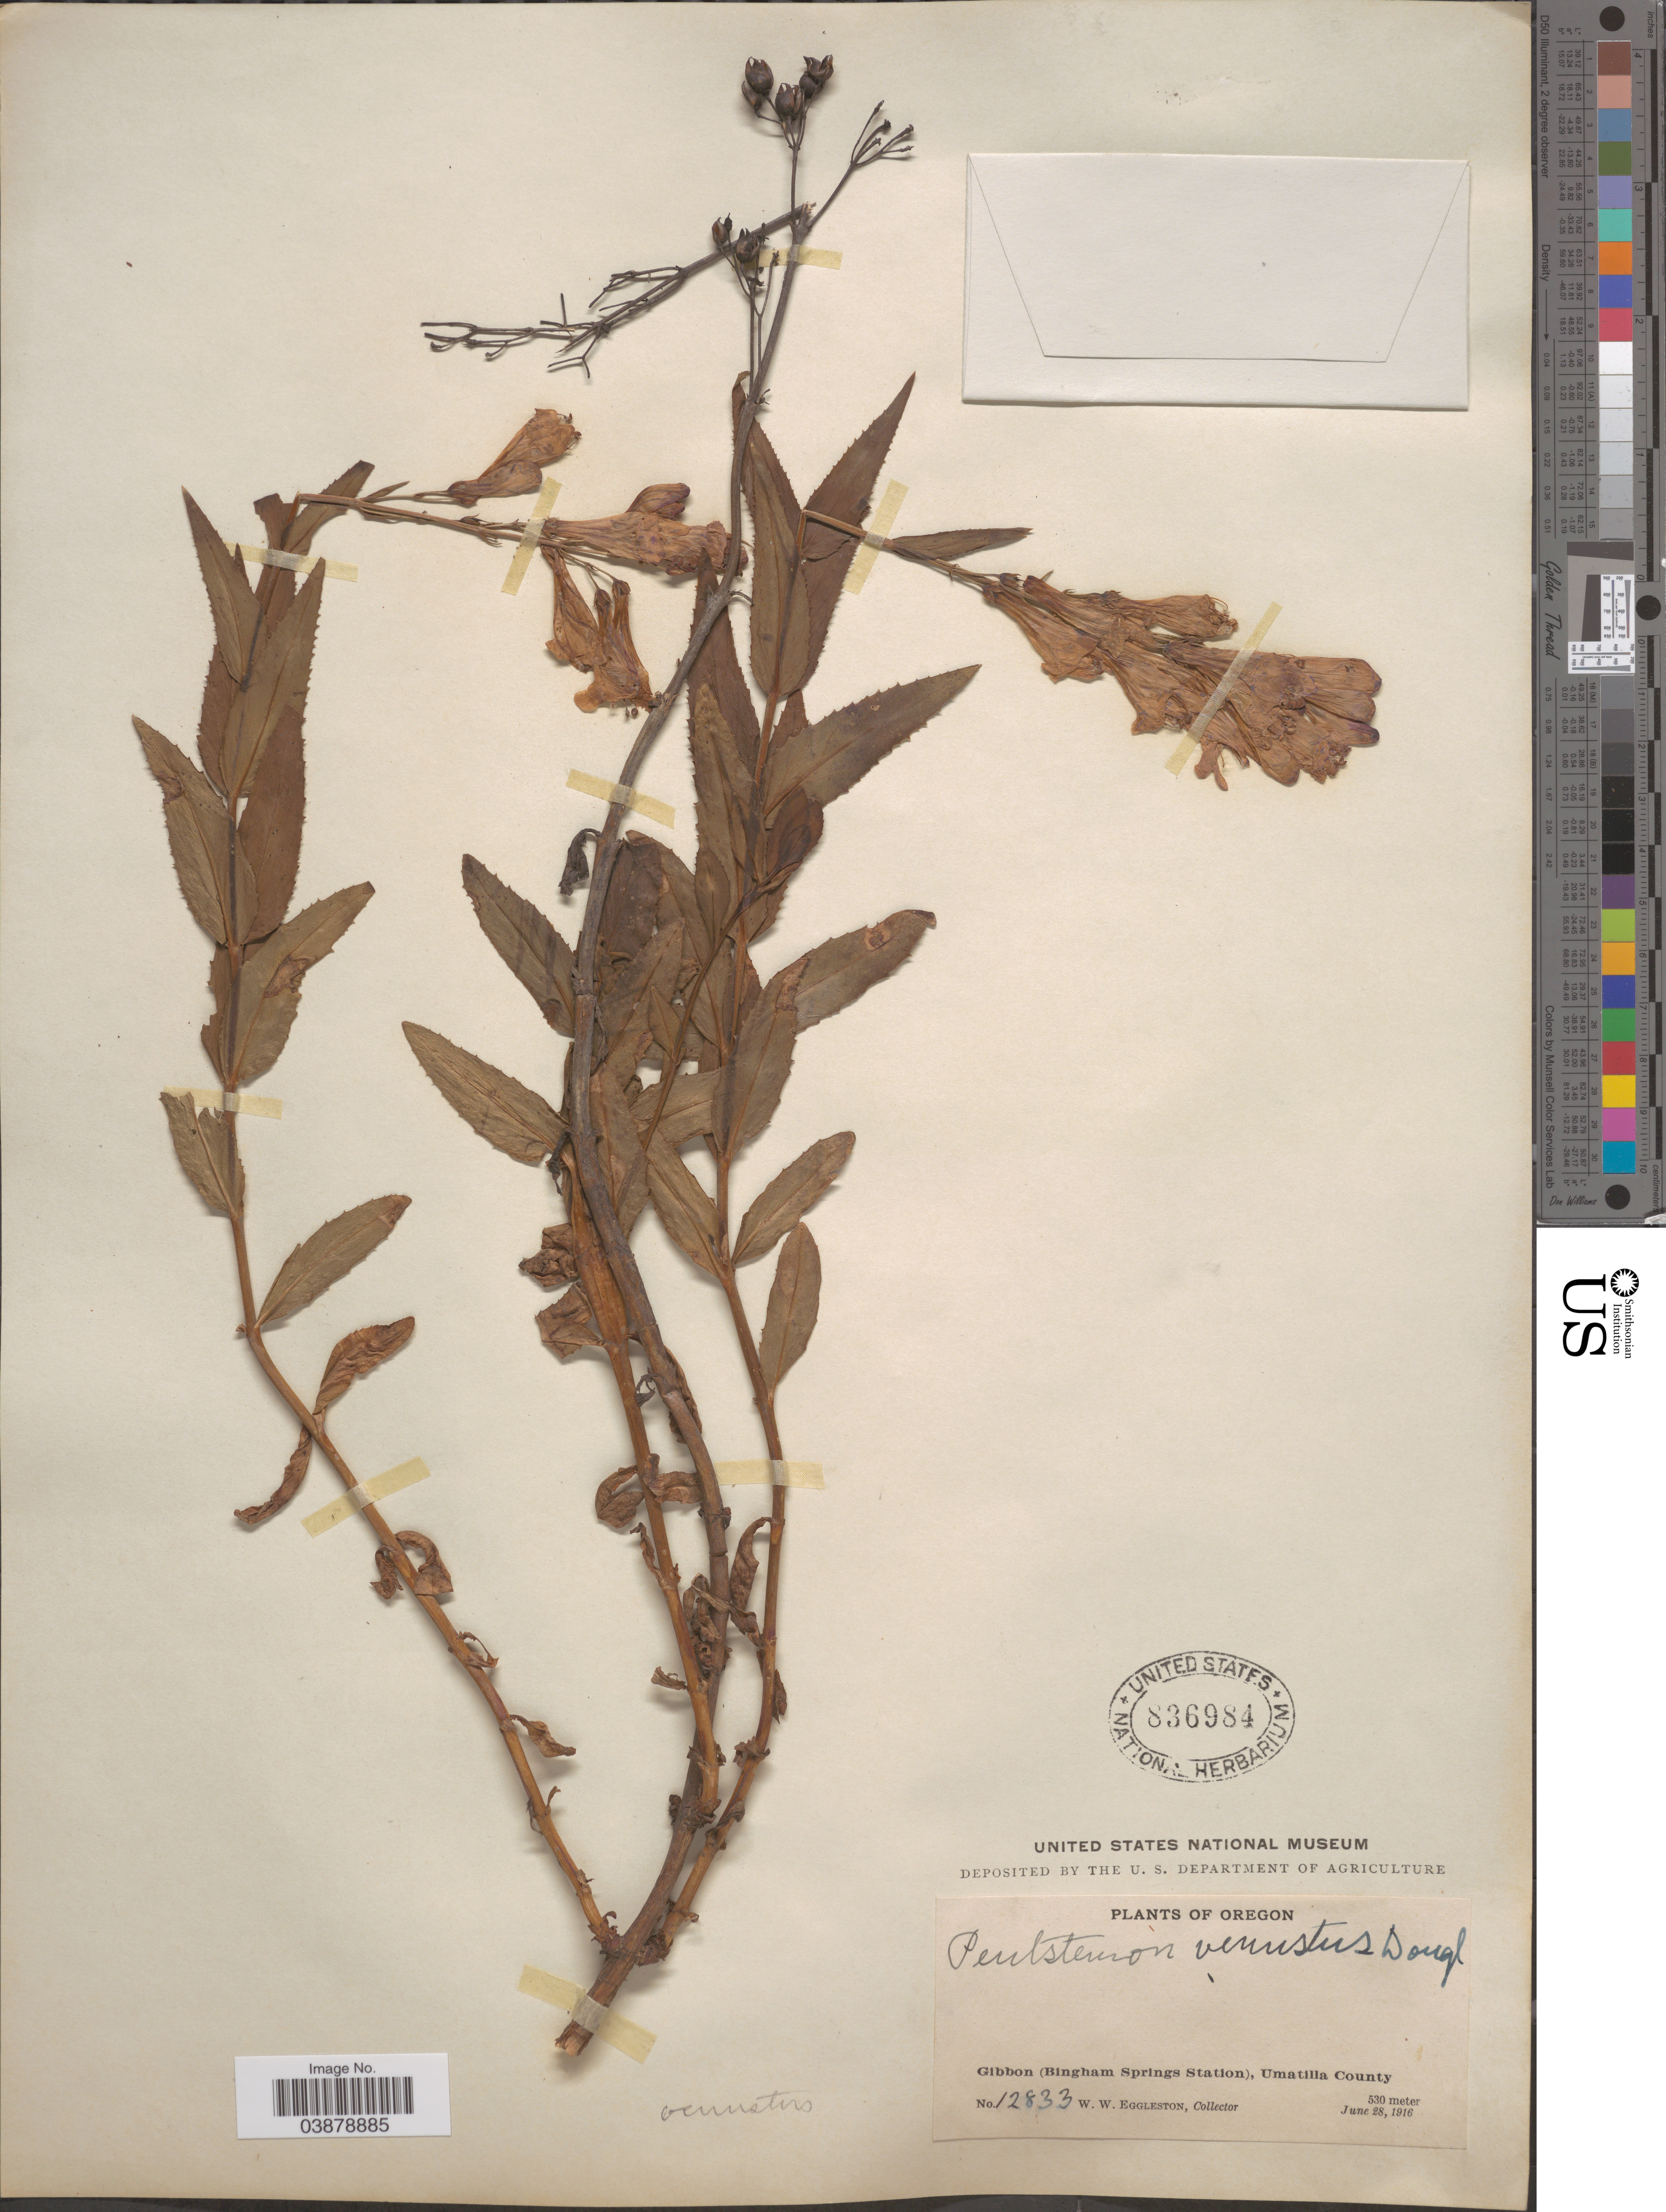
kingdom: Plantae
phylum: Tracheophyta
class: Magnoliopsida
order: Lamiales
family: Plantaginaceae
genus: Penstemon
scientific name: Penstemon venustus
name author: Douglas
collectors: W. W. Eggleston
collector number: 12833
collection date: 1916-06-28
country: United States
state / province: Oregon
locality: Gibbon (Bingham Springs Station), Umatilla County.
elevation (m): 530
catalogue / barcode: US 836984